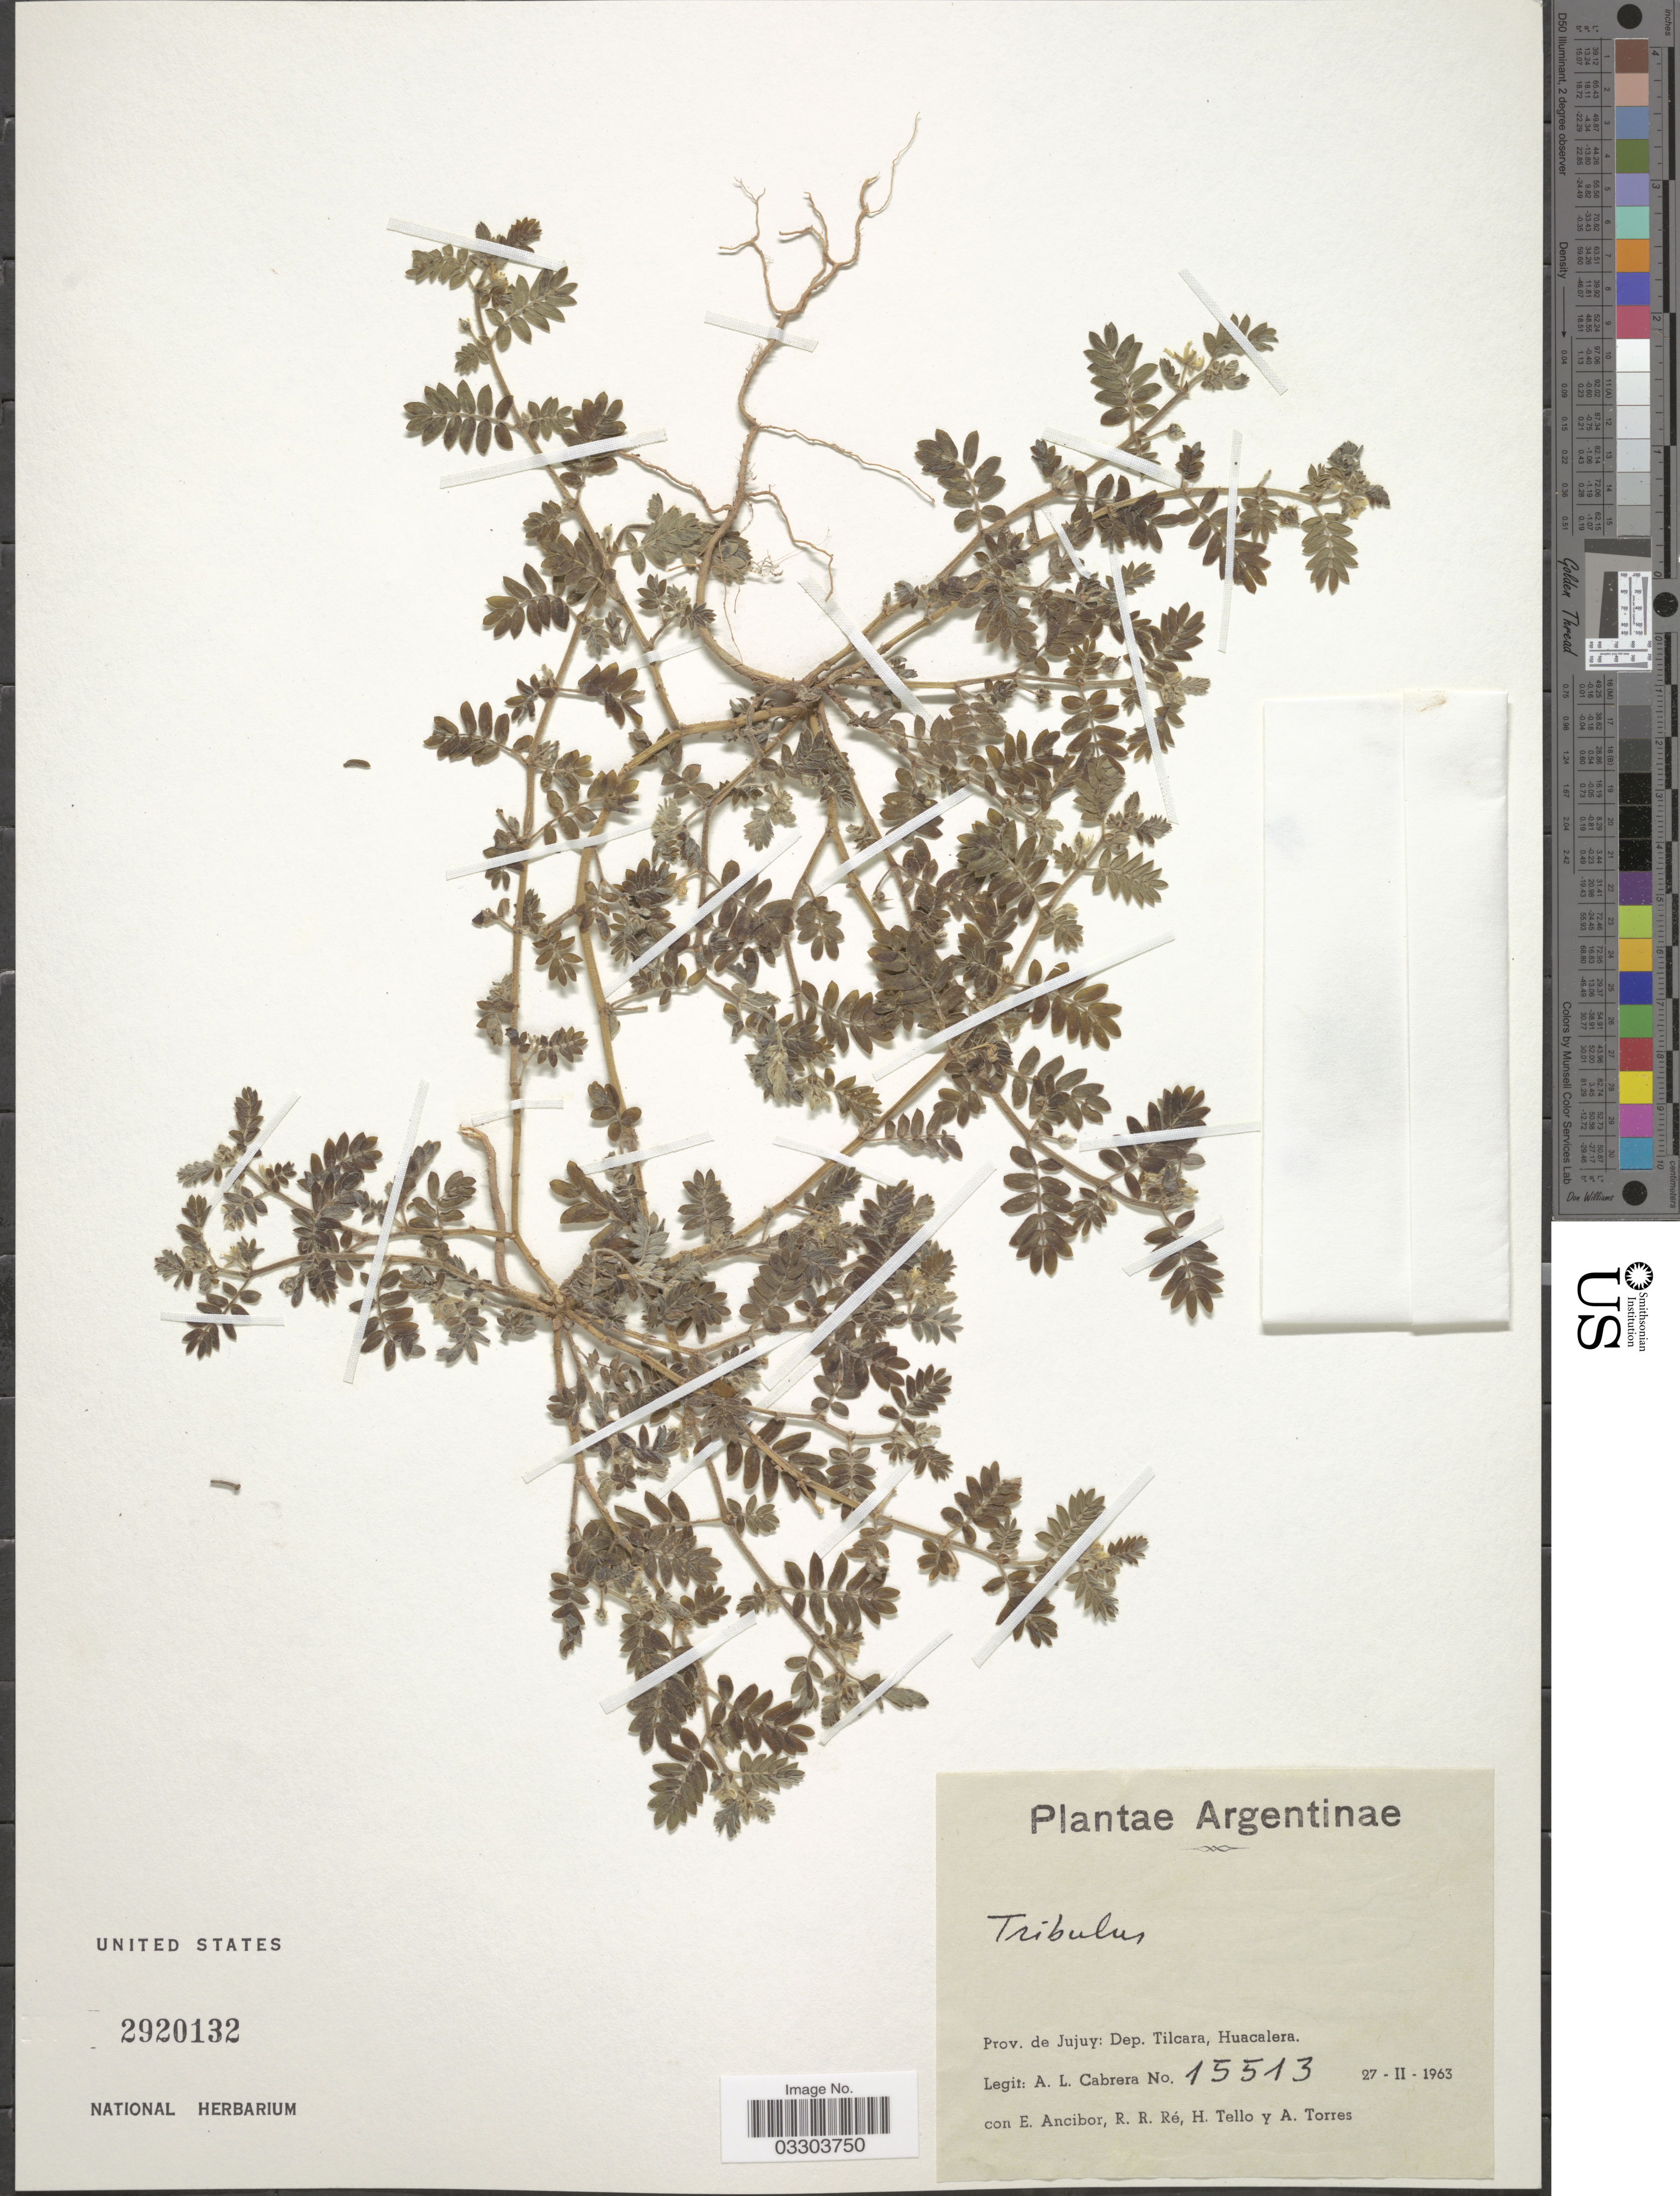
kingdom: Plantae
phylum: Tracheophyta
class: Magnoliopsida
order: Zygophyllales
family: Zygophyllaceae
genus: Tribulus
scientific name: Tribulus sp.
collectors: A. L. Cabrera, E. Ancibor, R. Re, H. Tello & A. Torres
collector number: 15513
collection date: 1963-02-27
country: Argentina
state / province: Jujuy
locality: Dep. Tilcara, Huacalera.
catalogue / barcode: US 2920132